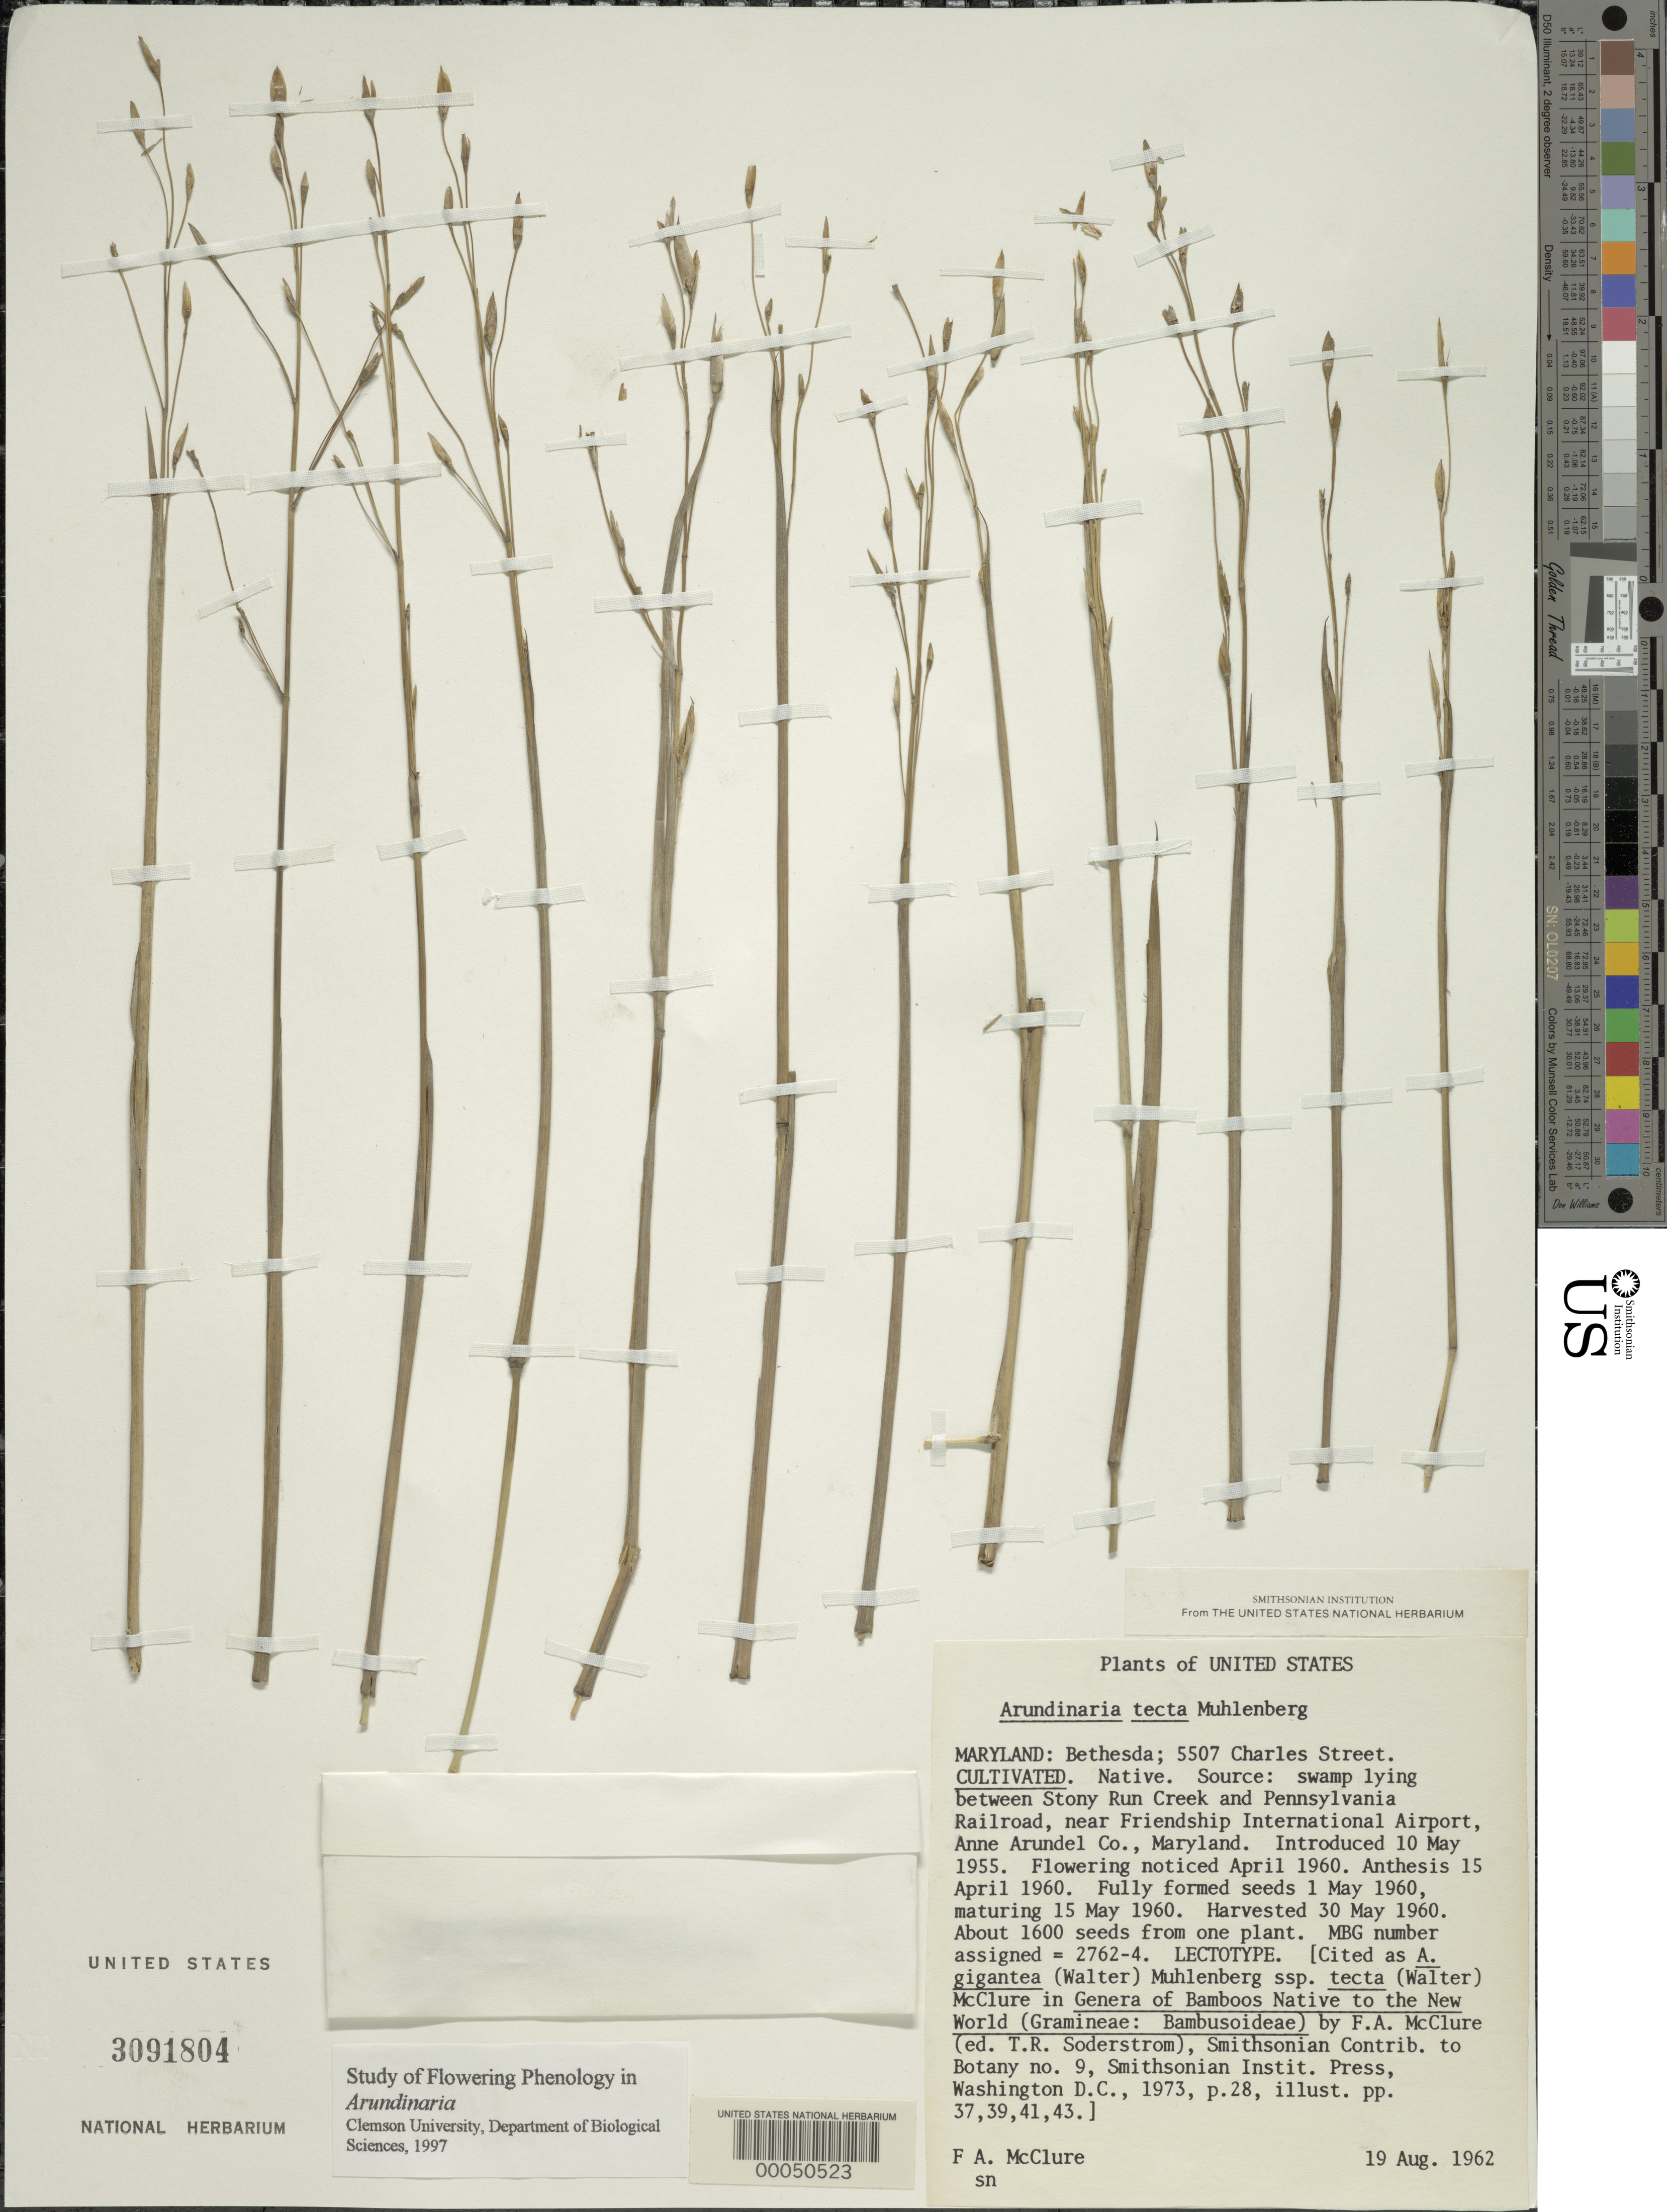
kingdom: Plantae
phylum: Tracheophyta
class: Liliopsida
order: Poales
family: Poaceae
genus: Arundinaria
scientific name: Arundinaria tecta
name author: (Walter) Muhl.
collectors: F. A. McClure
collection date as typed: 19 Aug 1962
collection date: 1962-08-19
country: United States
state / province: Maryland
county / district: Montgomery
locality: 5507 Charles Street, Bethesda (McClure's garden)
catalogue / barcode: US 3091804